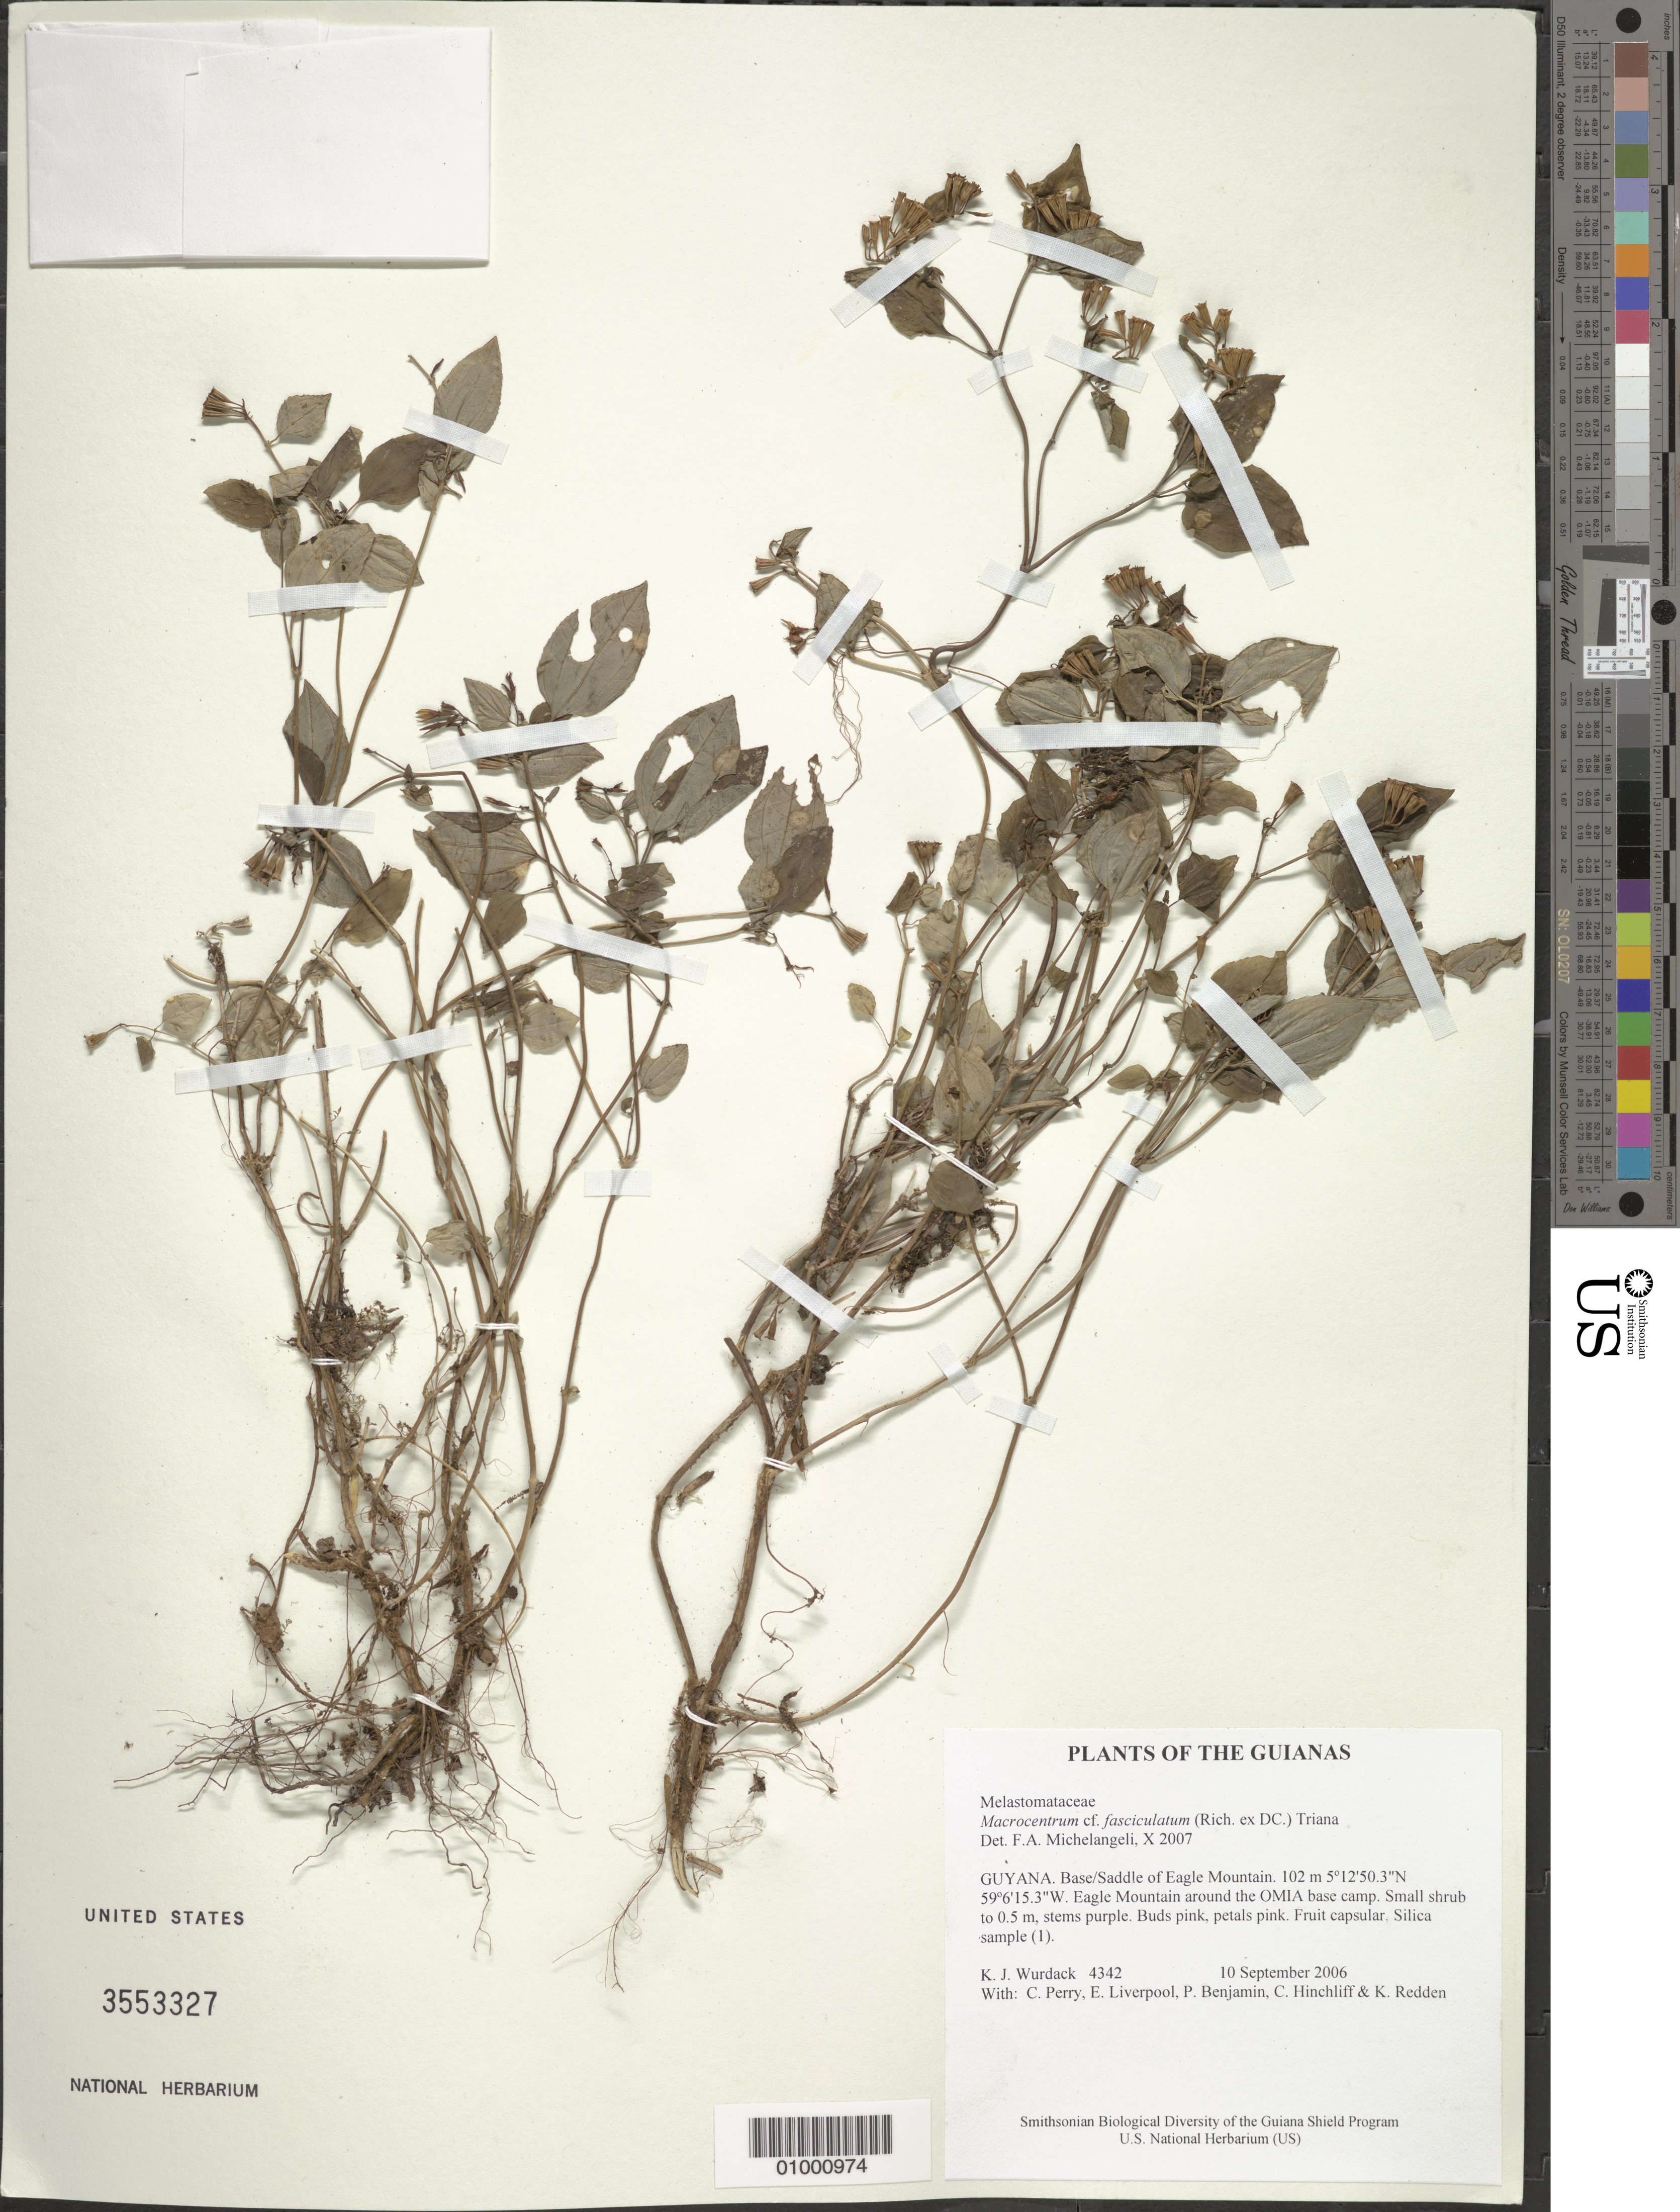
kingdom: Plantae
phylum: Tracheophyta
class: Magnoliopsida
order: Myrtales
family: Melastomataceae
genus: Macrocentrum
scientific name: Macrocentrum fasciculatum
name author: (Rich. ex DC.) Triana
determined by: Michelangeli, F. A.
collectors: K. Wurdack, C. Perry, E. Liverpool, P. Benjamin, C. E. Hinchliff & K. M. Redden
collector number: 4342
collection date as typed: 10 September 2006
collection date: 2006-09-10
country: Guyana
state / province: Potaro-Siparuni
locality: Base/Saddle of Eagle Mountain, around the OMIA base camp.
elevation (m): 102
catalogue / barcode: US 3553327